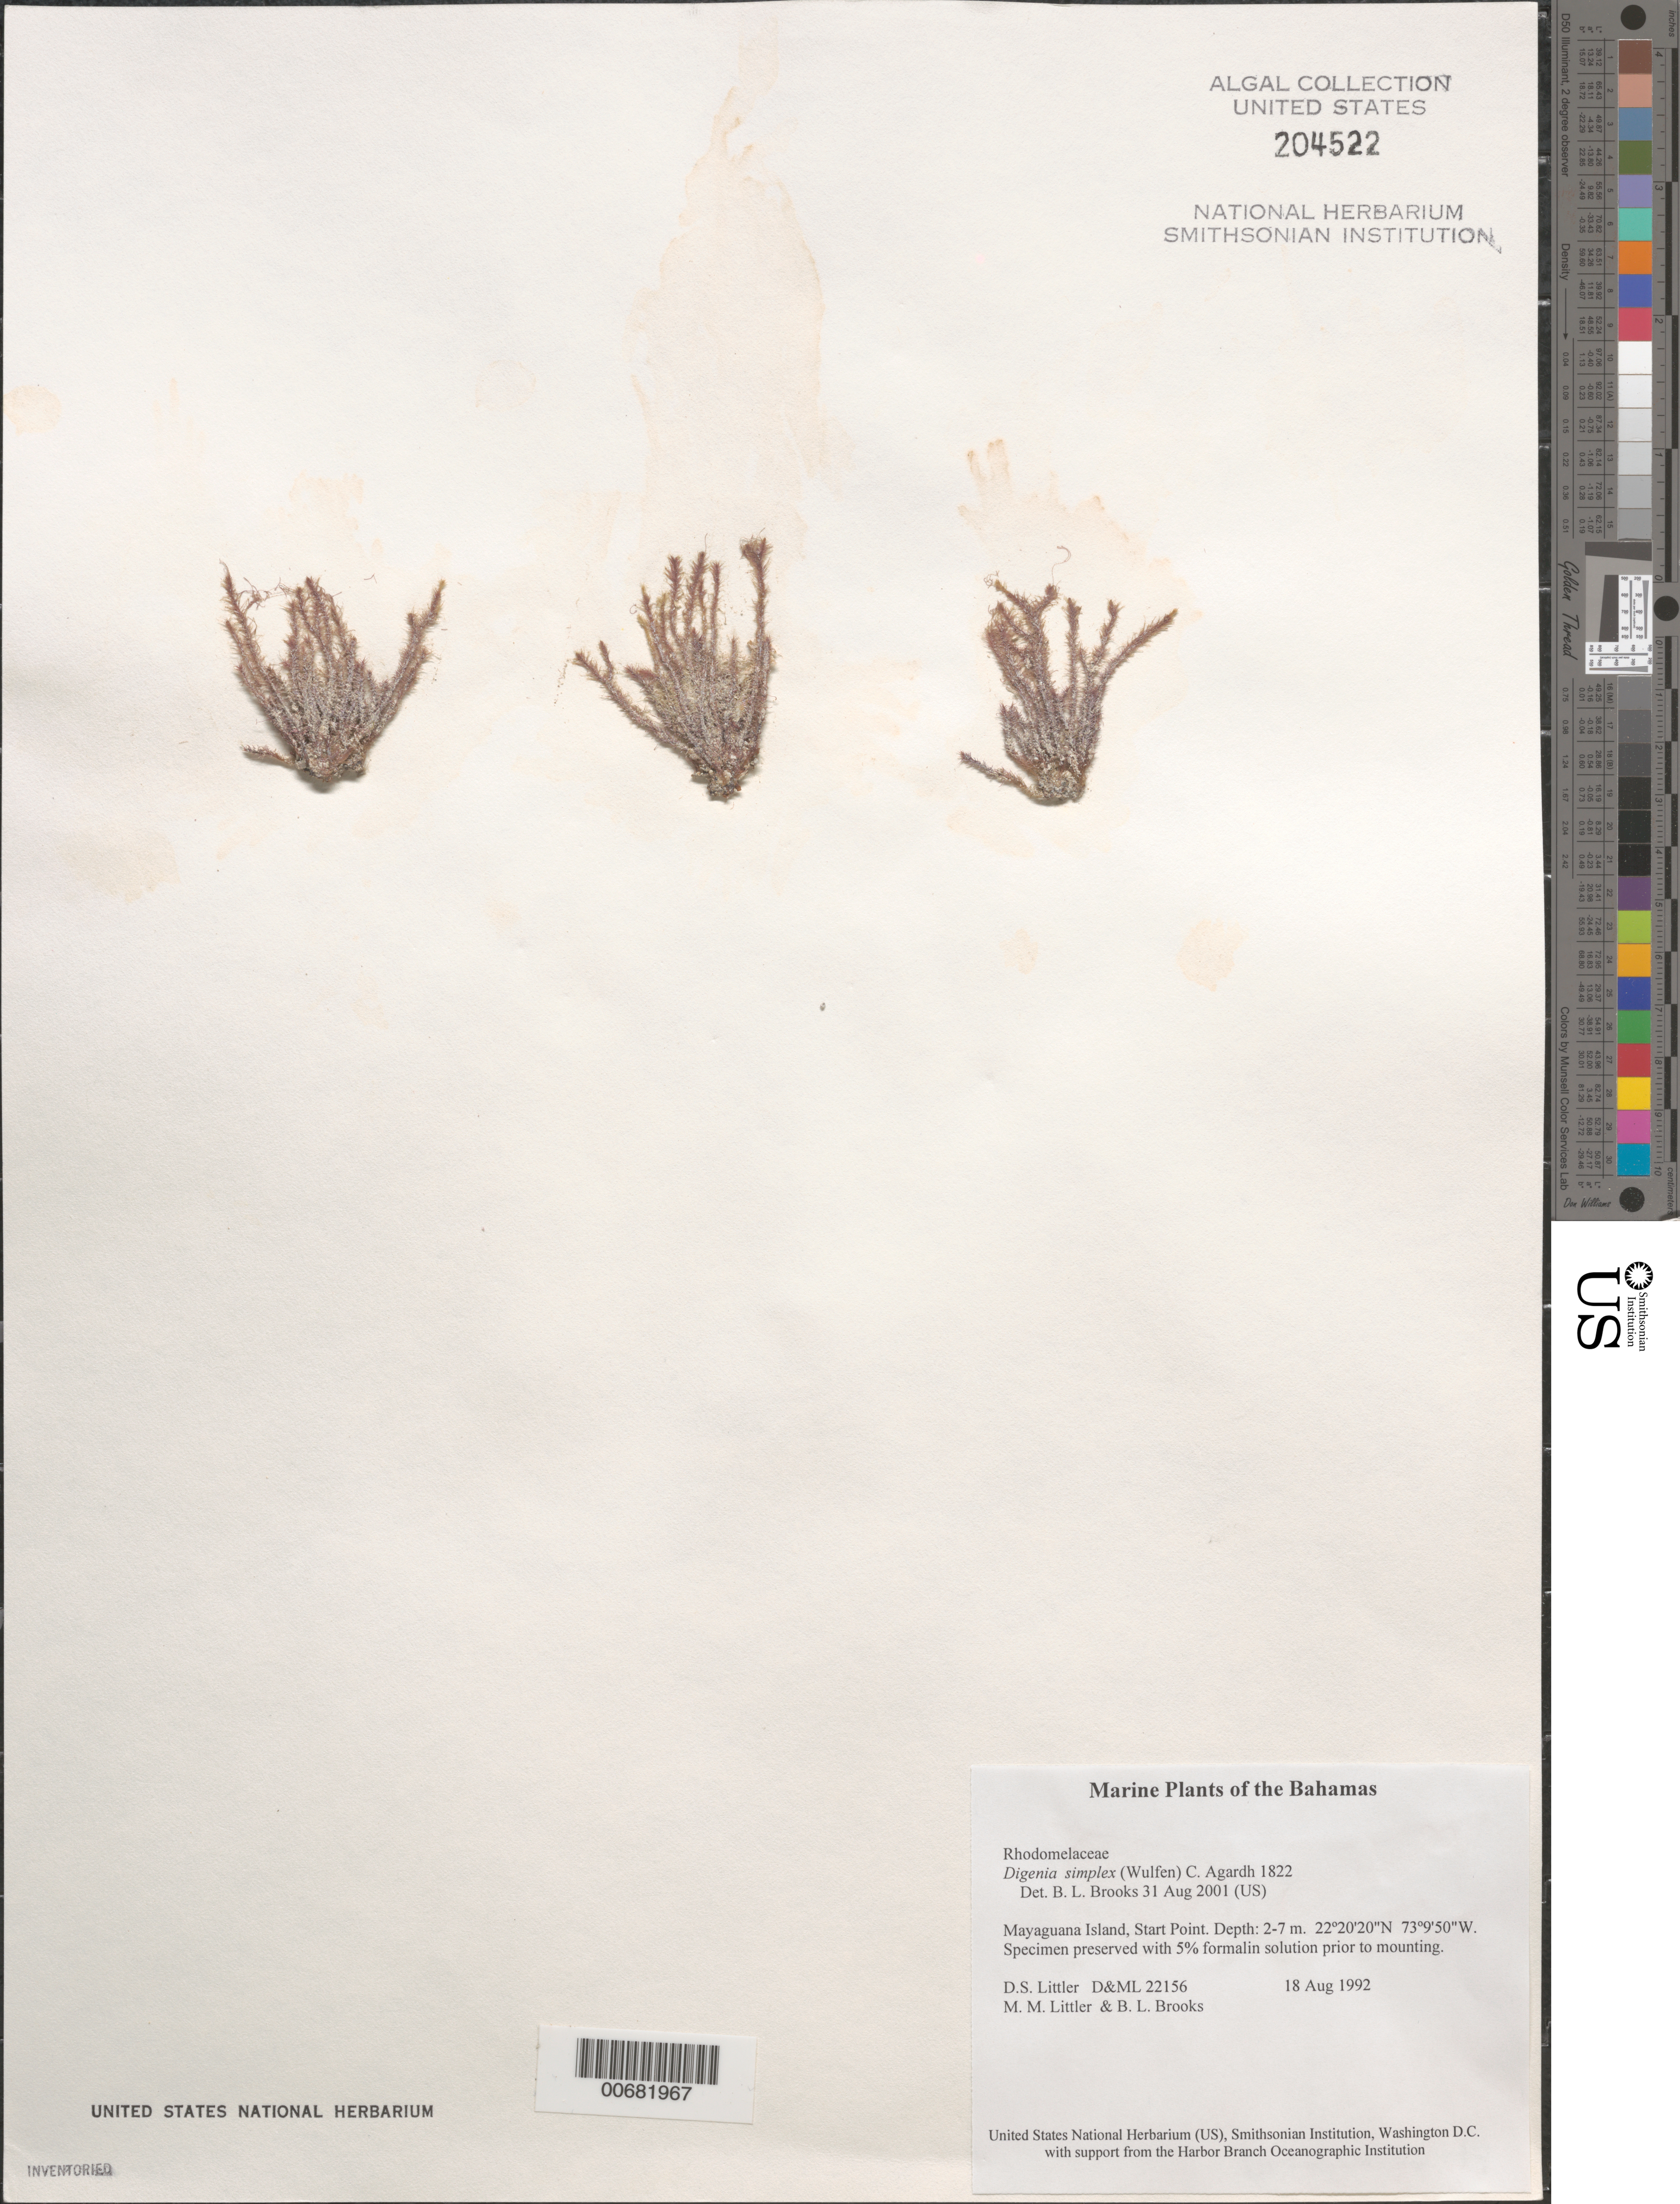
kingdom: Plantae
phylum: Rhodophyta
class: Florideophyceae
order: Ceramiales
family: Rhodomelaceae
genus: Digenea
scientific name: Digenea simplex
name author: (Wulfen) C. Agardh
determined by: Brooks, B. L., (BOT), Smithsonian Institution - National Museum of Natural History (UNITED STATES)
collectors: D. S. Littler, M. M. Littler & B. Brooks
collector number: D&ML 22156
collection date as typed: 18 Aug 1992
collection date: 1992-08-18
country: Bahamas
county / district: Mayaguana District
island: Mayaguana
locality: Start Point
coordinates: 22 20' 20" N, 73 9' 50" W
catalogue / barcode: US 204522